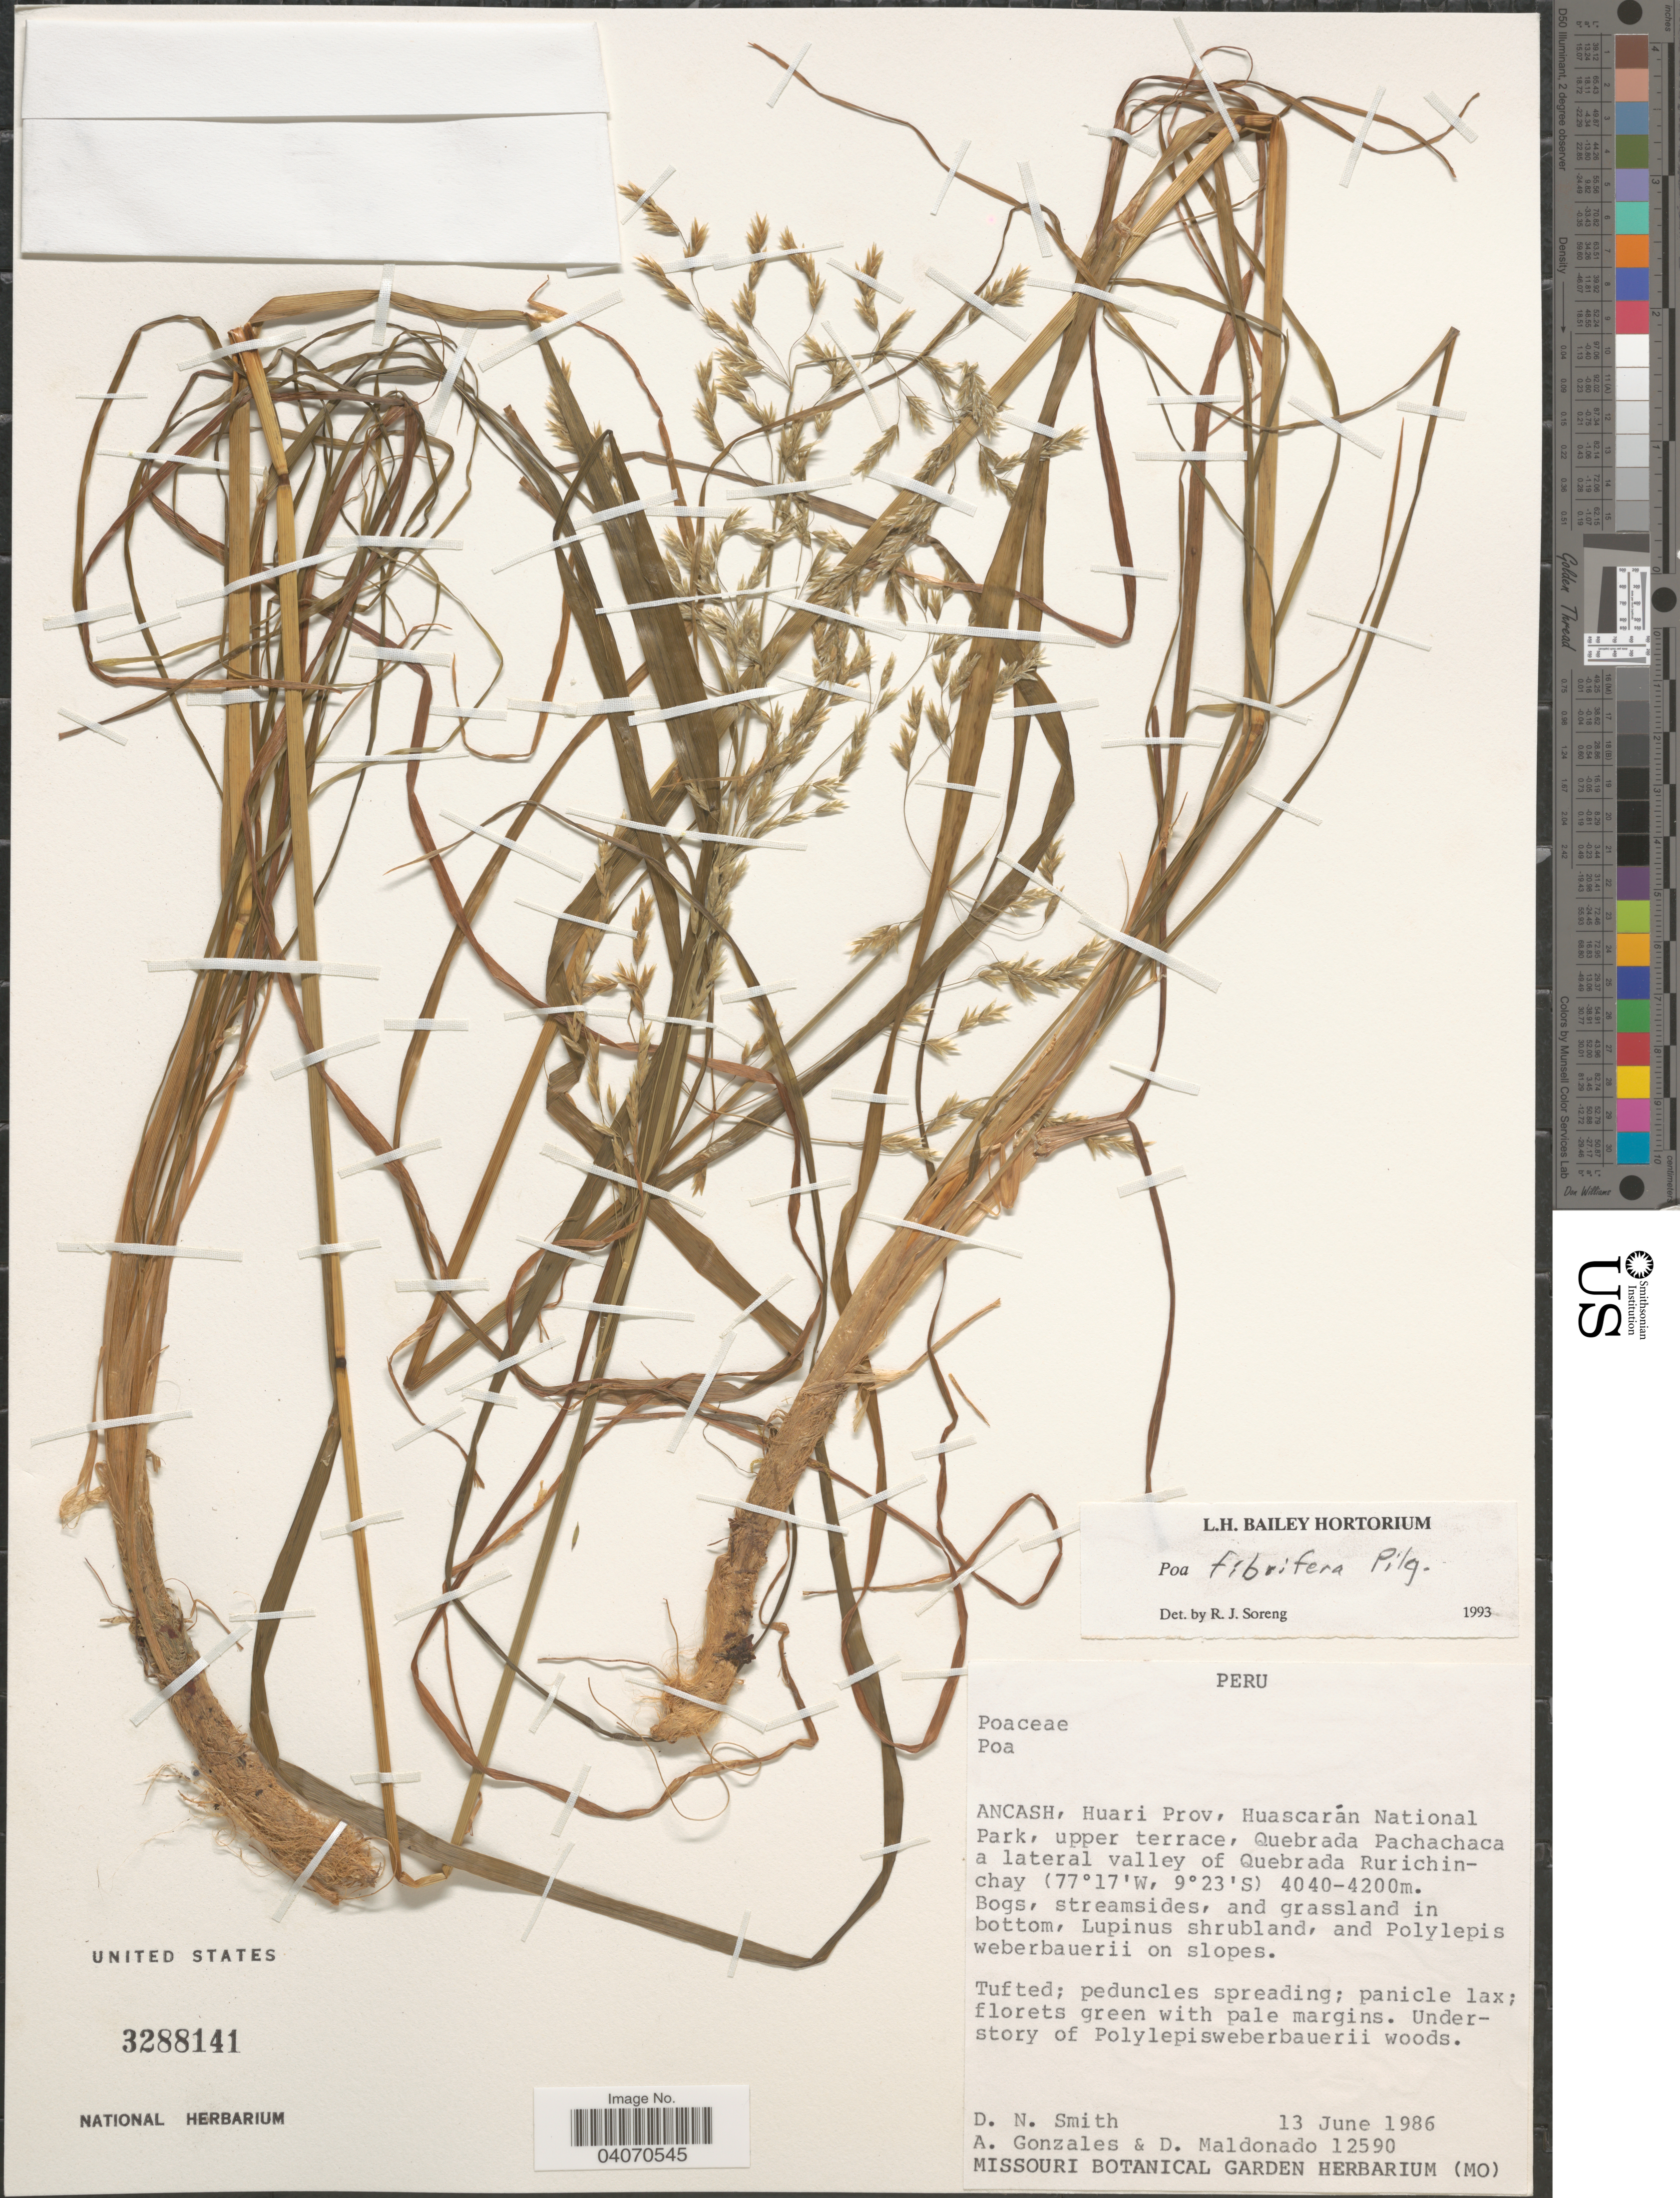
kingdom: Plantae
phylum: Tracheophyta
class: Liliopsida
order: Poales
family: Poaceae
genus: Poa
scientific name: Poa fibrifera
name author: Pilg.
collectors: D. Smith, A. Gonzáles & D. Maldonado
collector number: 12590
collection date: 1986-06-13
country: Peru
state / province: Ancash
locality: Huari Prov, Huascarán National Park, upper terrace, Quebrada Pachachaca a lateral valley of Quebrada Rurichinchay.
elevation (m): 4040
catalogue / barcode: US 3288141